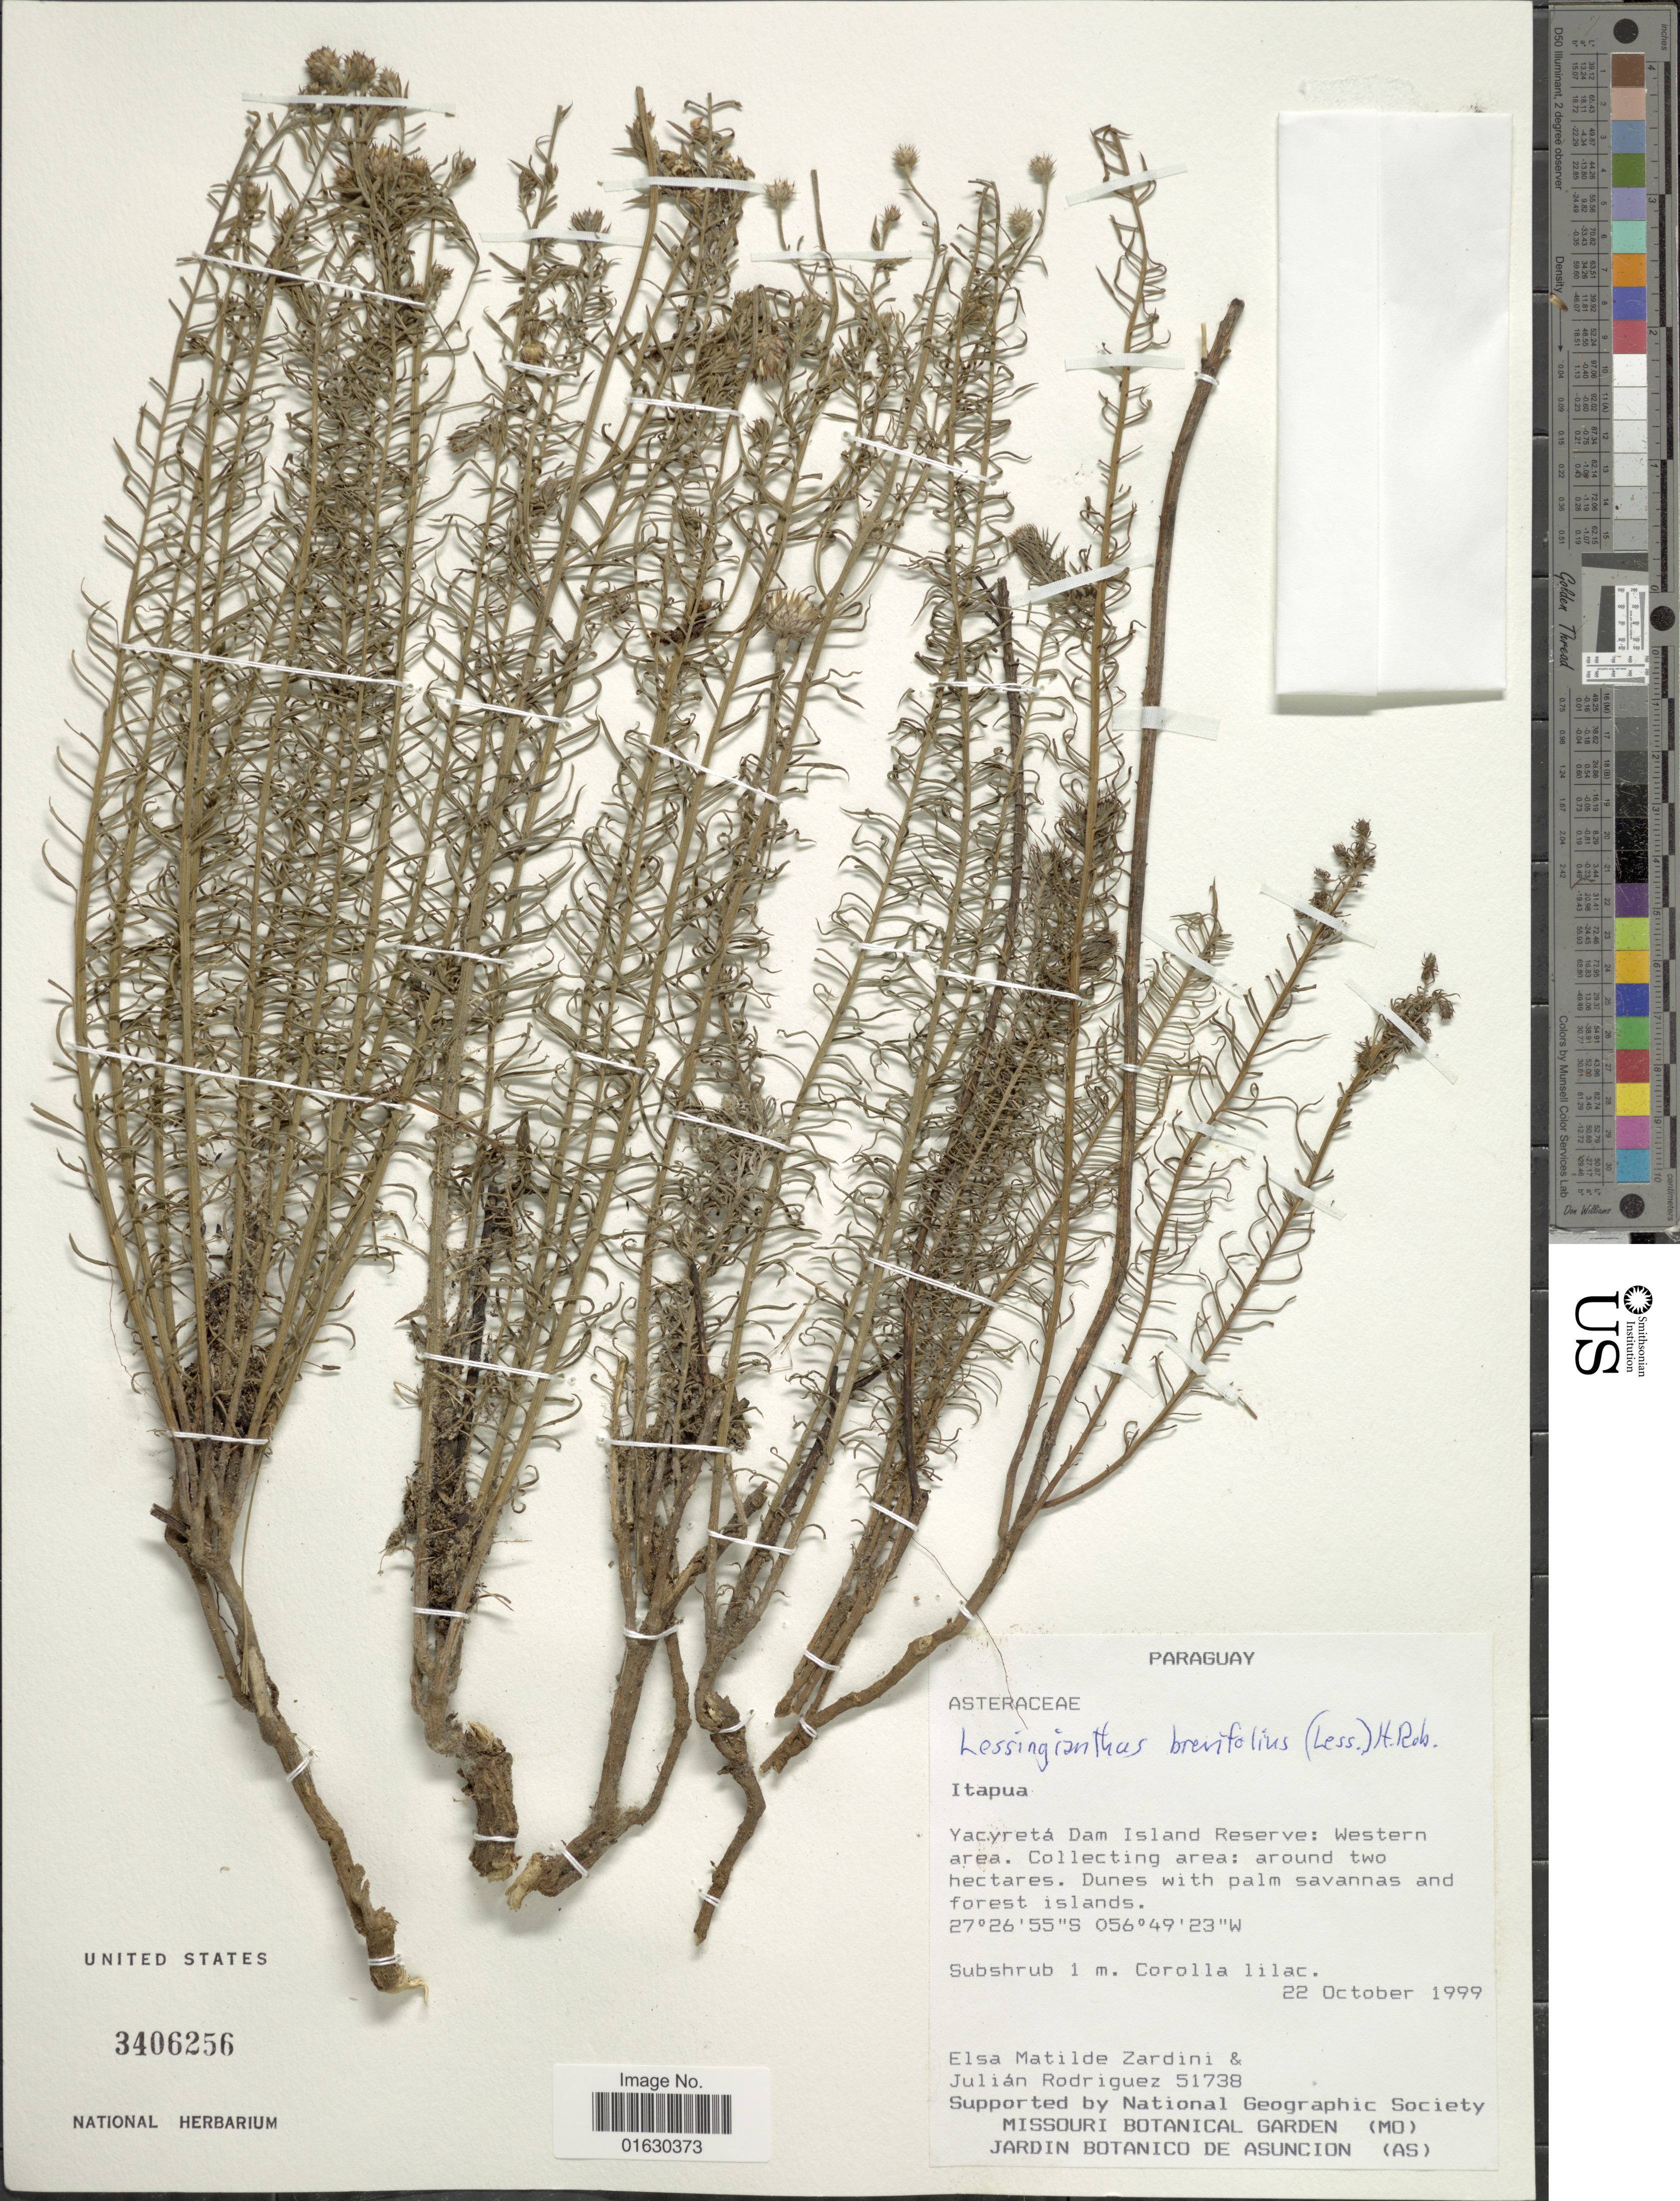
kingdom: Plantae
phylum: Tracheophyta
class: Magnoliopsida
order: Asterales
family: Asteraceae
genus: Lessingianthus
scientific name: Lessingianthus brevifolius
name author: (Less.) H. Rob.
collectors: E. M. Zardini & J. Rodriguez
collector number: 51738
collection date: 1999-10-22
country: Paraguay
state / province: Itapua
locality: Yacyreta Dam Island Reserve, western area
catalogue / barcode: US 3406256